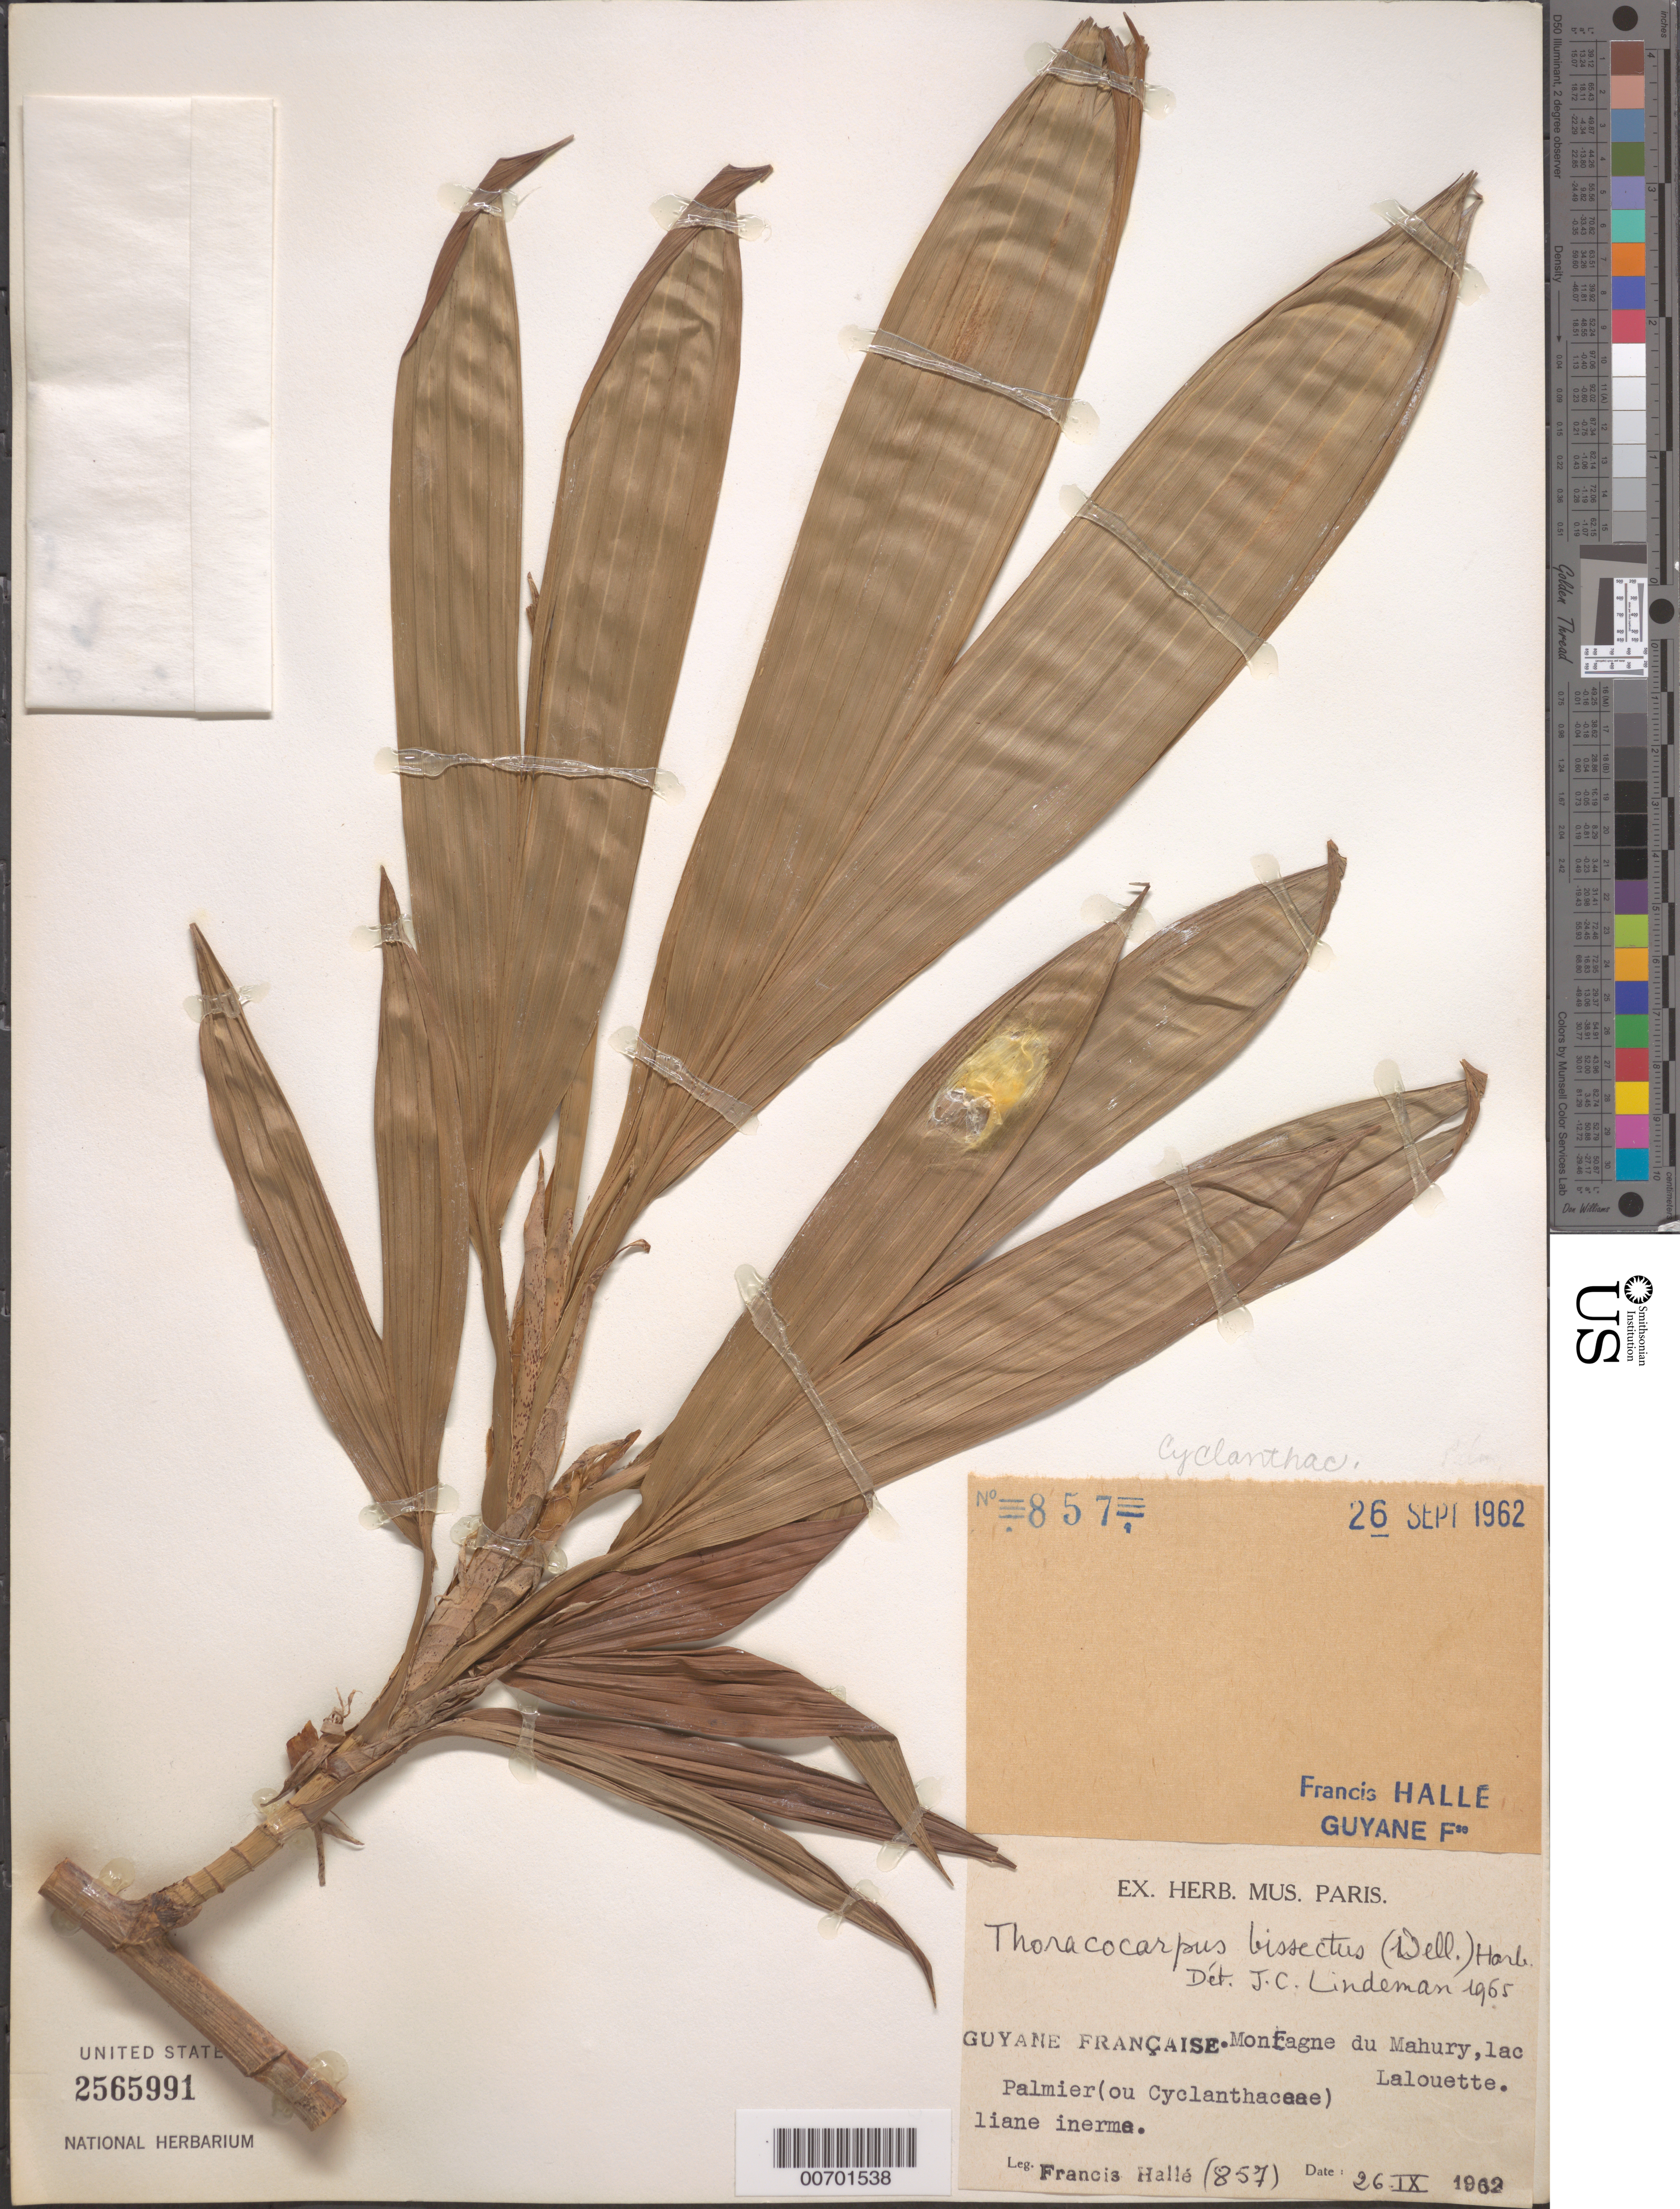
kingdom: Plantae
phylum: Tracheophyta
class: Liliopsida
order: Pandanales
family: Cyclanthaceae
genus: Thoracocarpus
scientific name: Thoracocarpus bissectus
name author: (Vell.) Harling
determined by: Lindeman, J. C.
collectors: F. Hallé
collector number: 857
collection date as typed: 26-Sep-62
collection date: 1962-09-26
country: French Guiana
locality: Montagne de Mahury, rives du lac Lalouette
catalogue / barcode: US 2565991